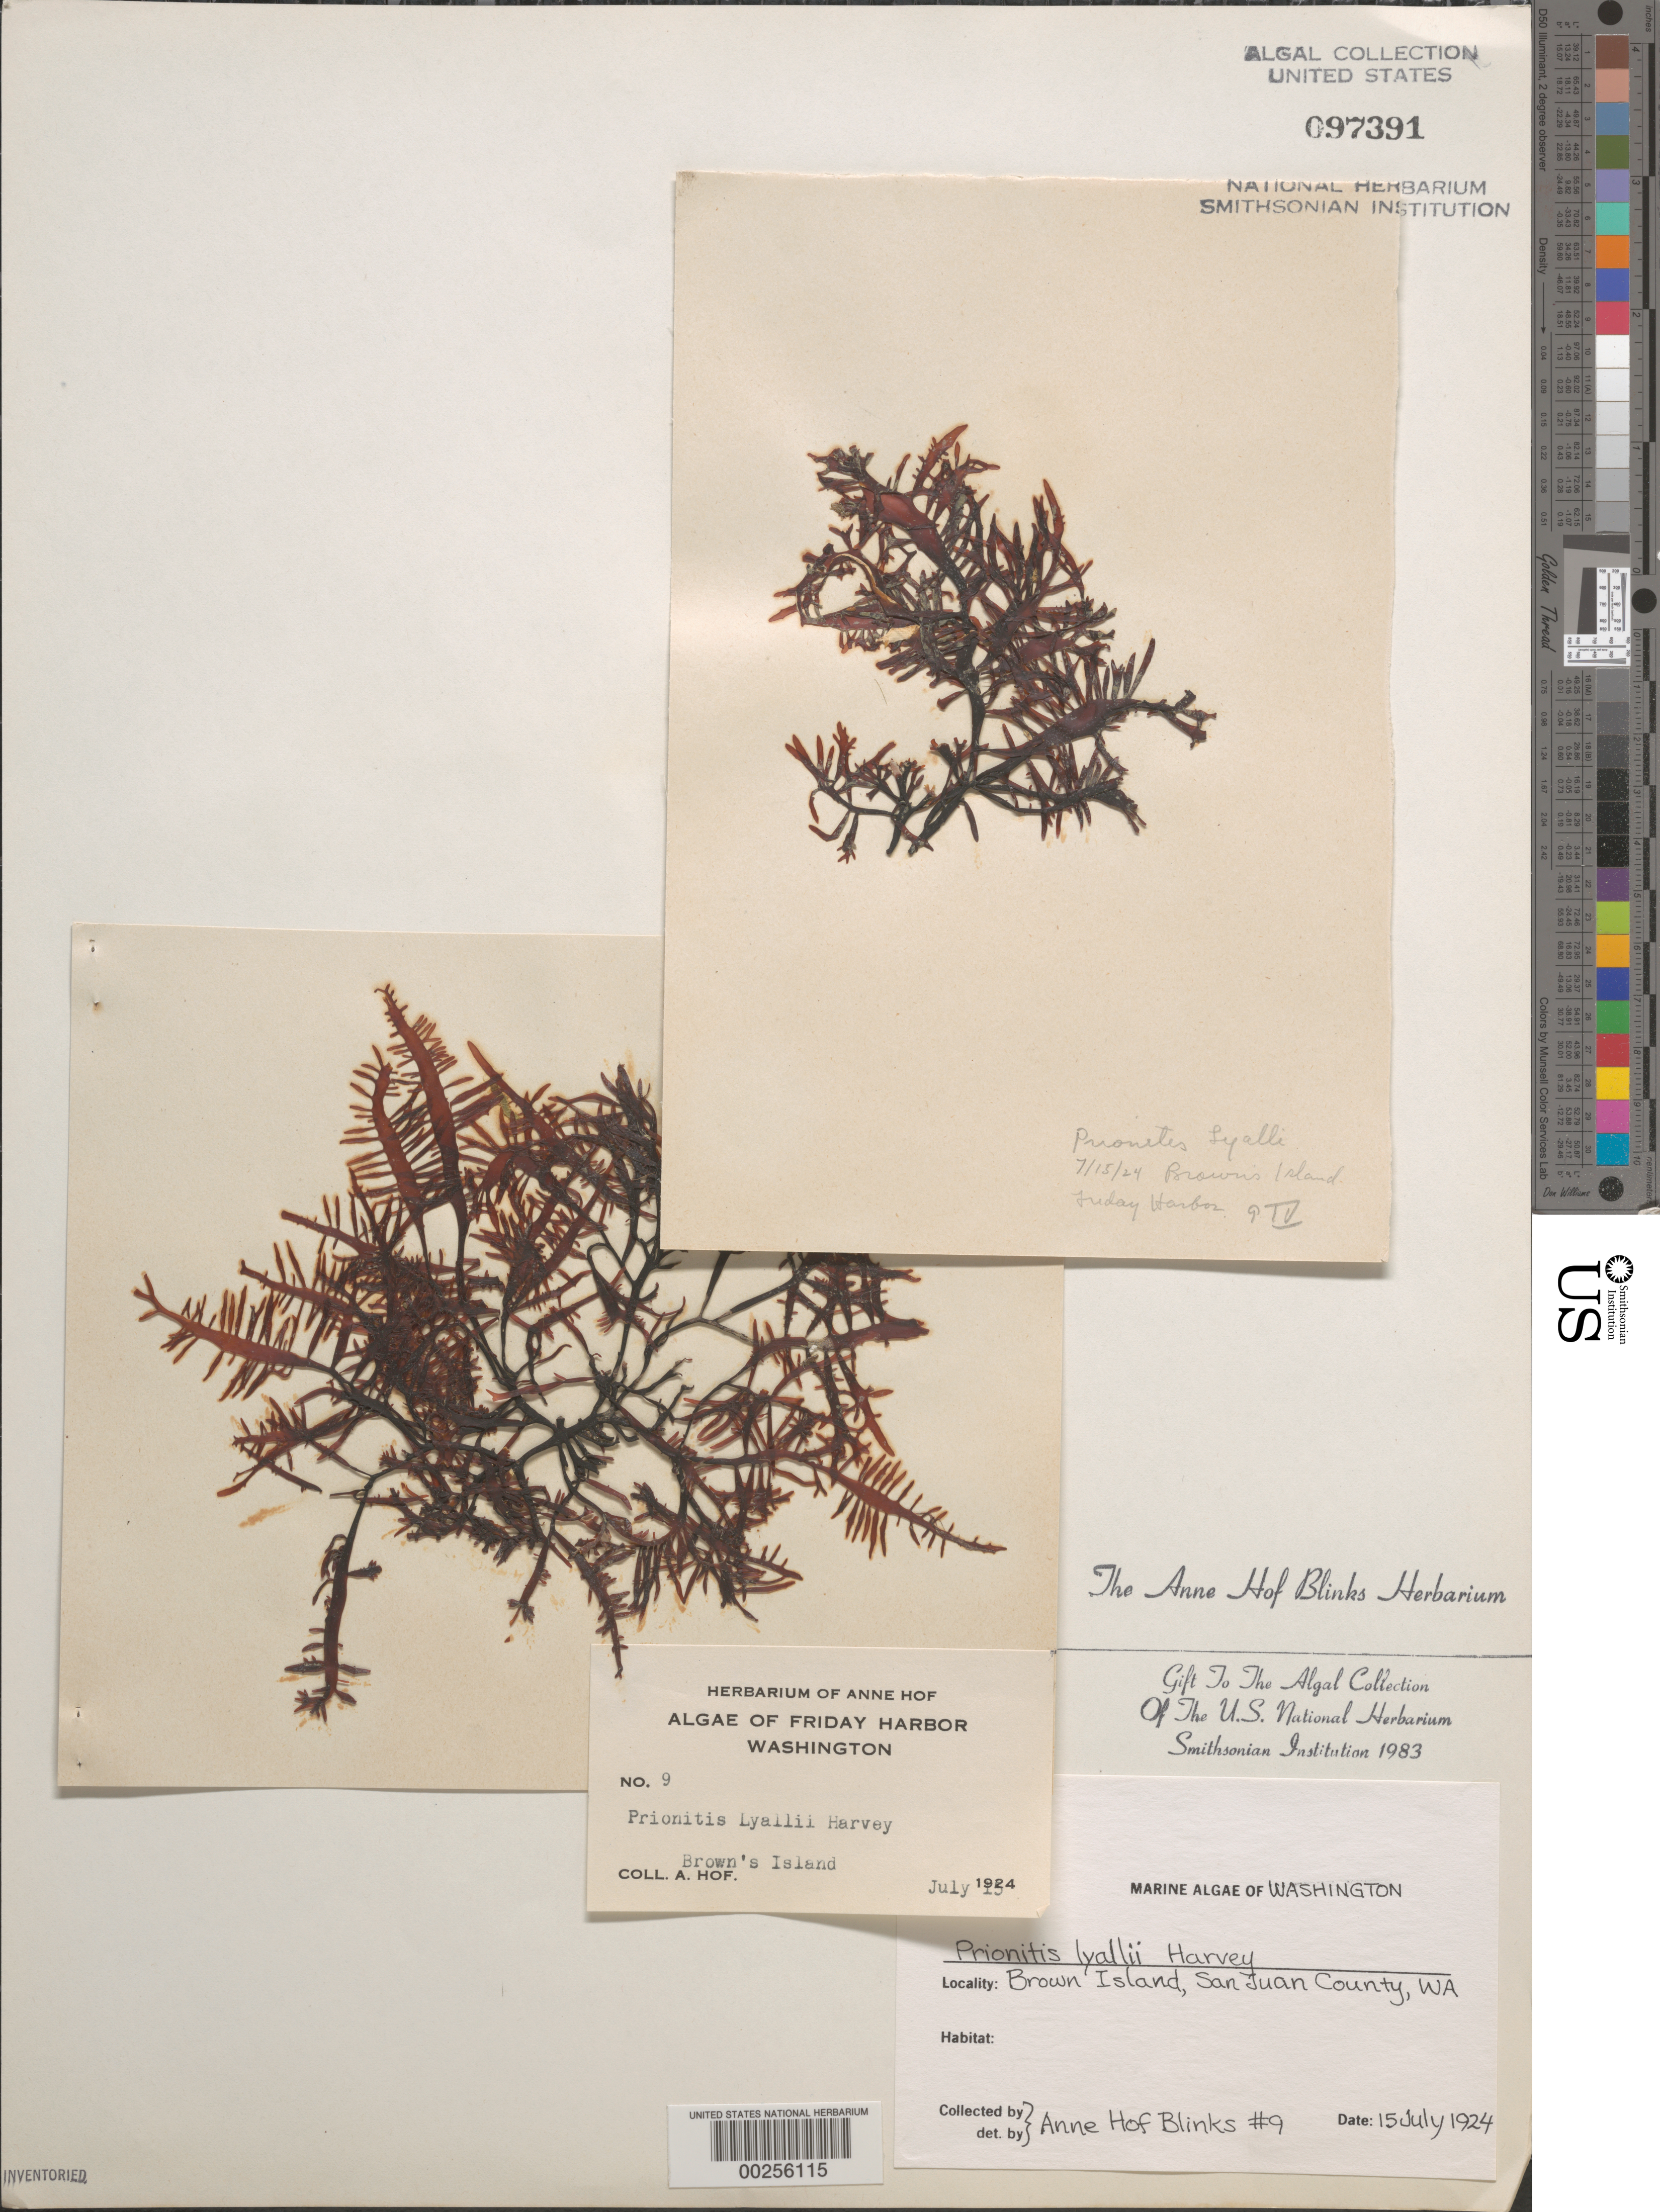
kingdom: Plantae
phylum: Rhodophyta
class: Florideophyceae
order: Cryptonemiales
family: Cryptonemiaceae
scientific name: Prionitis sternbergii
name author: (C. Agardh) J. Agardh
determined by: Algae name updating Project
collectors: A. Blinks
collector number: AHB 9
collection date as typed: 15 Jul 1924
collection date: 1924-07-15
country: United States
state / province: Washington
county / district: San Juan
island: San Juan Island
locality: Brown Island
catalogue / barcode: US 97391